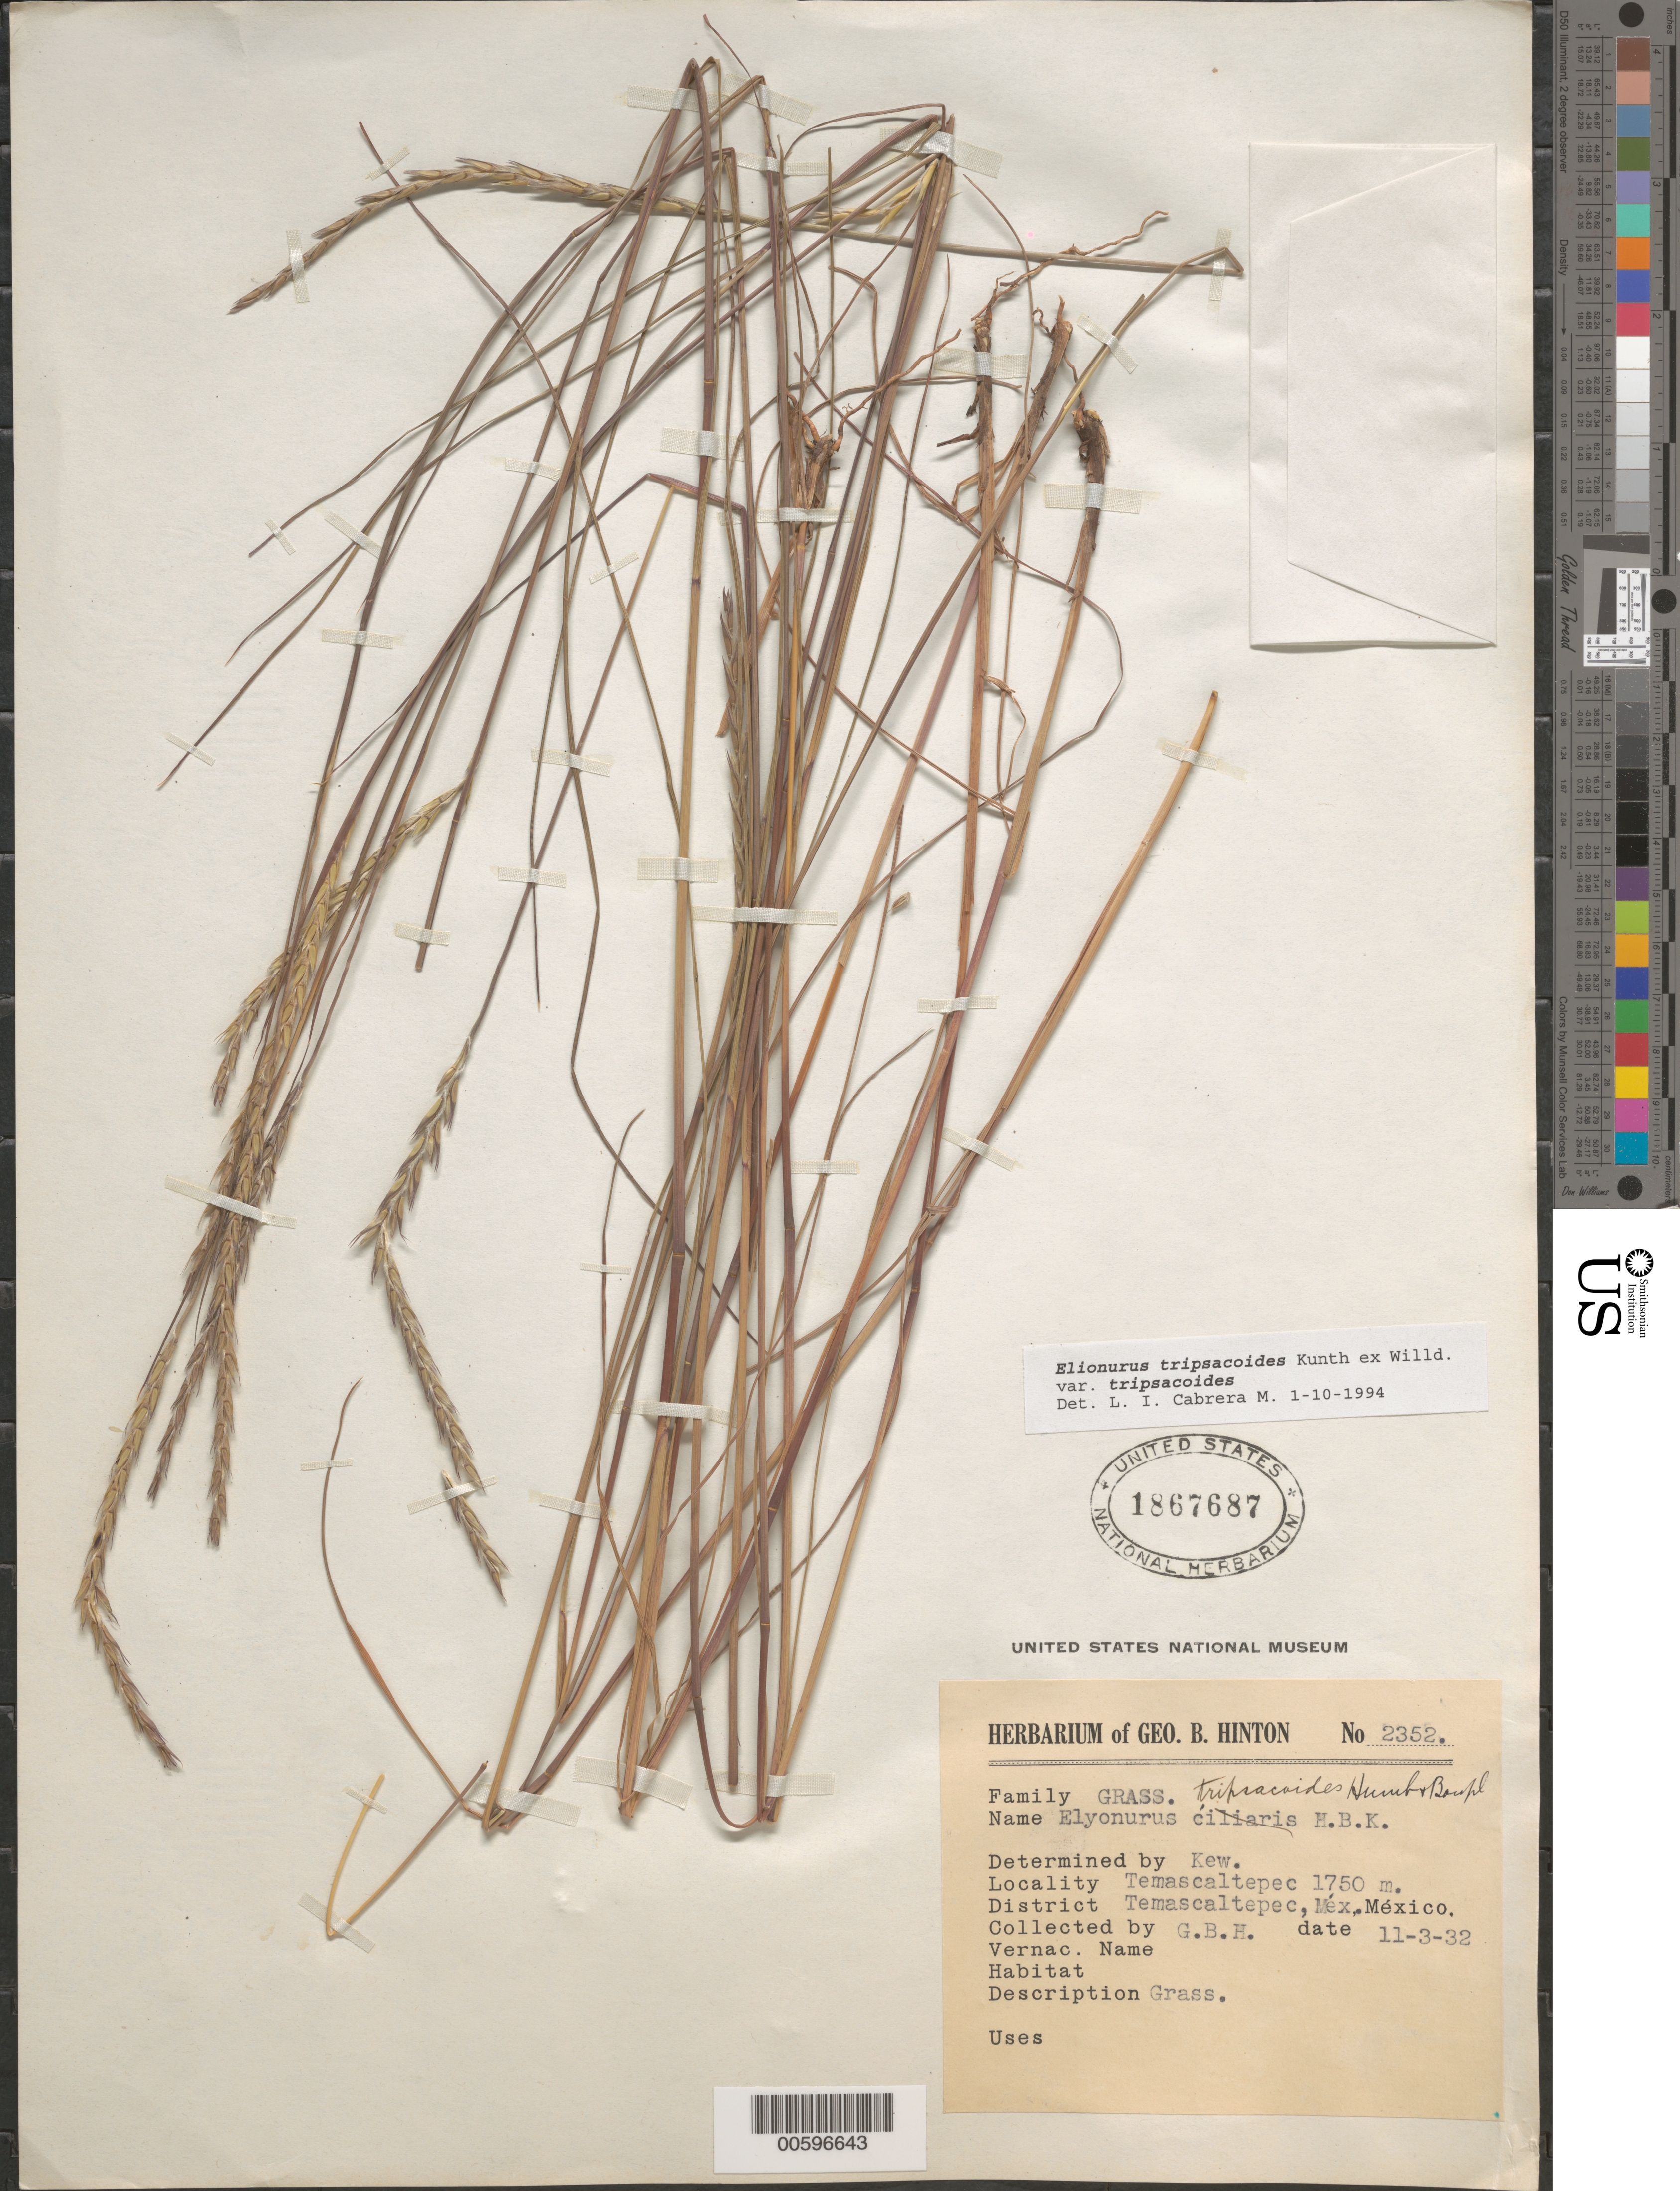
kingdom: Plantae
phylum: Tracheophyta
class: Liliopsida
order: Poales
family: Poaceae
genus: Elionurus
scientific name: Elionurus tripsacoides var. tripsacoides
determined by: Cabrera M., L. I.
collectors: G. B. Hinton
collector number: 2352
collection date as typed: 11 Mar 1932 or 3 Nov 1932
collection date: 1932-03-11 or 1932-11-03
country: Mexico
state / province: México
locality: Temascaltepec.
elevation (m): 1750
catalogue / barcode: US 1867687